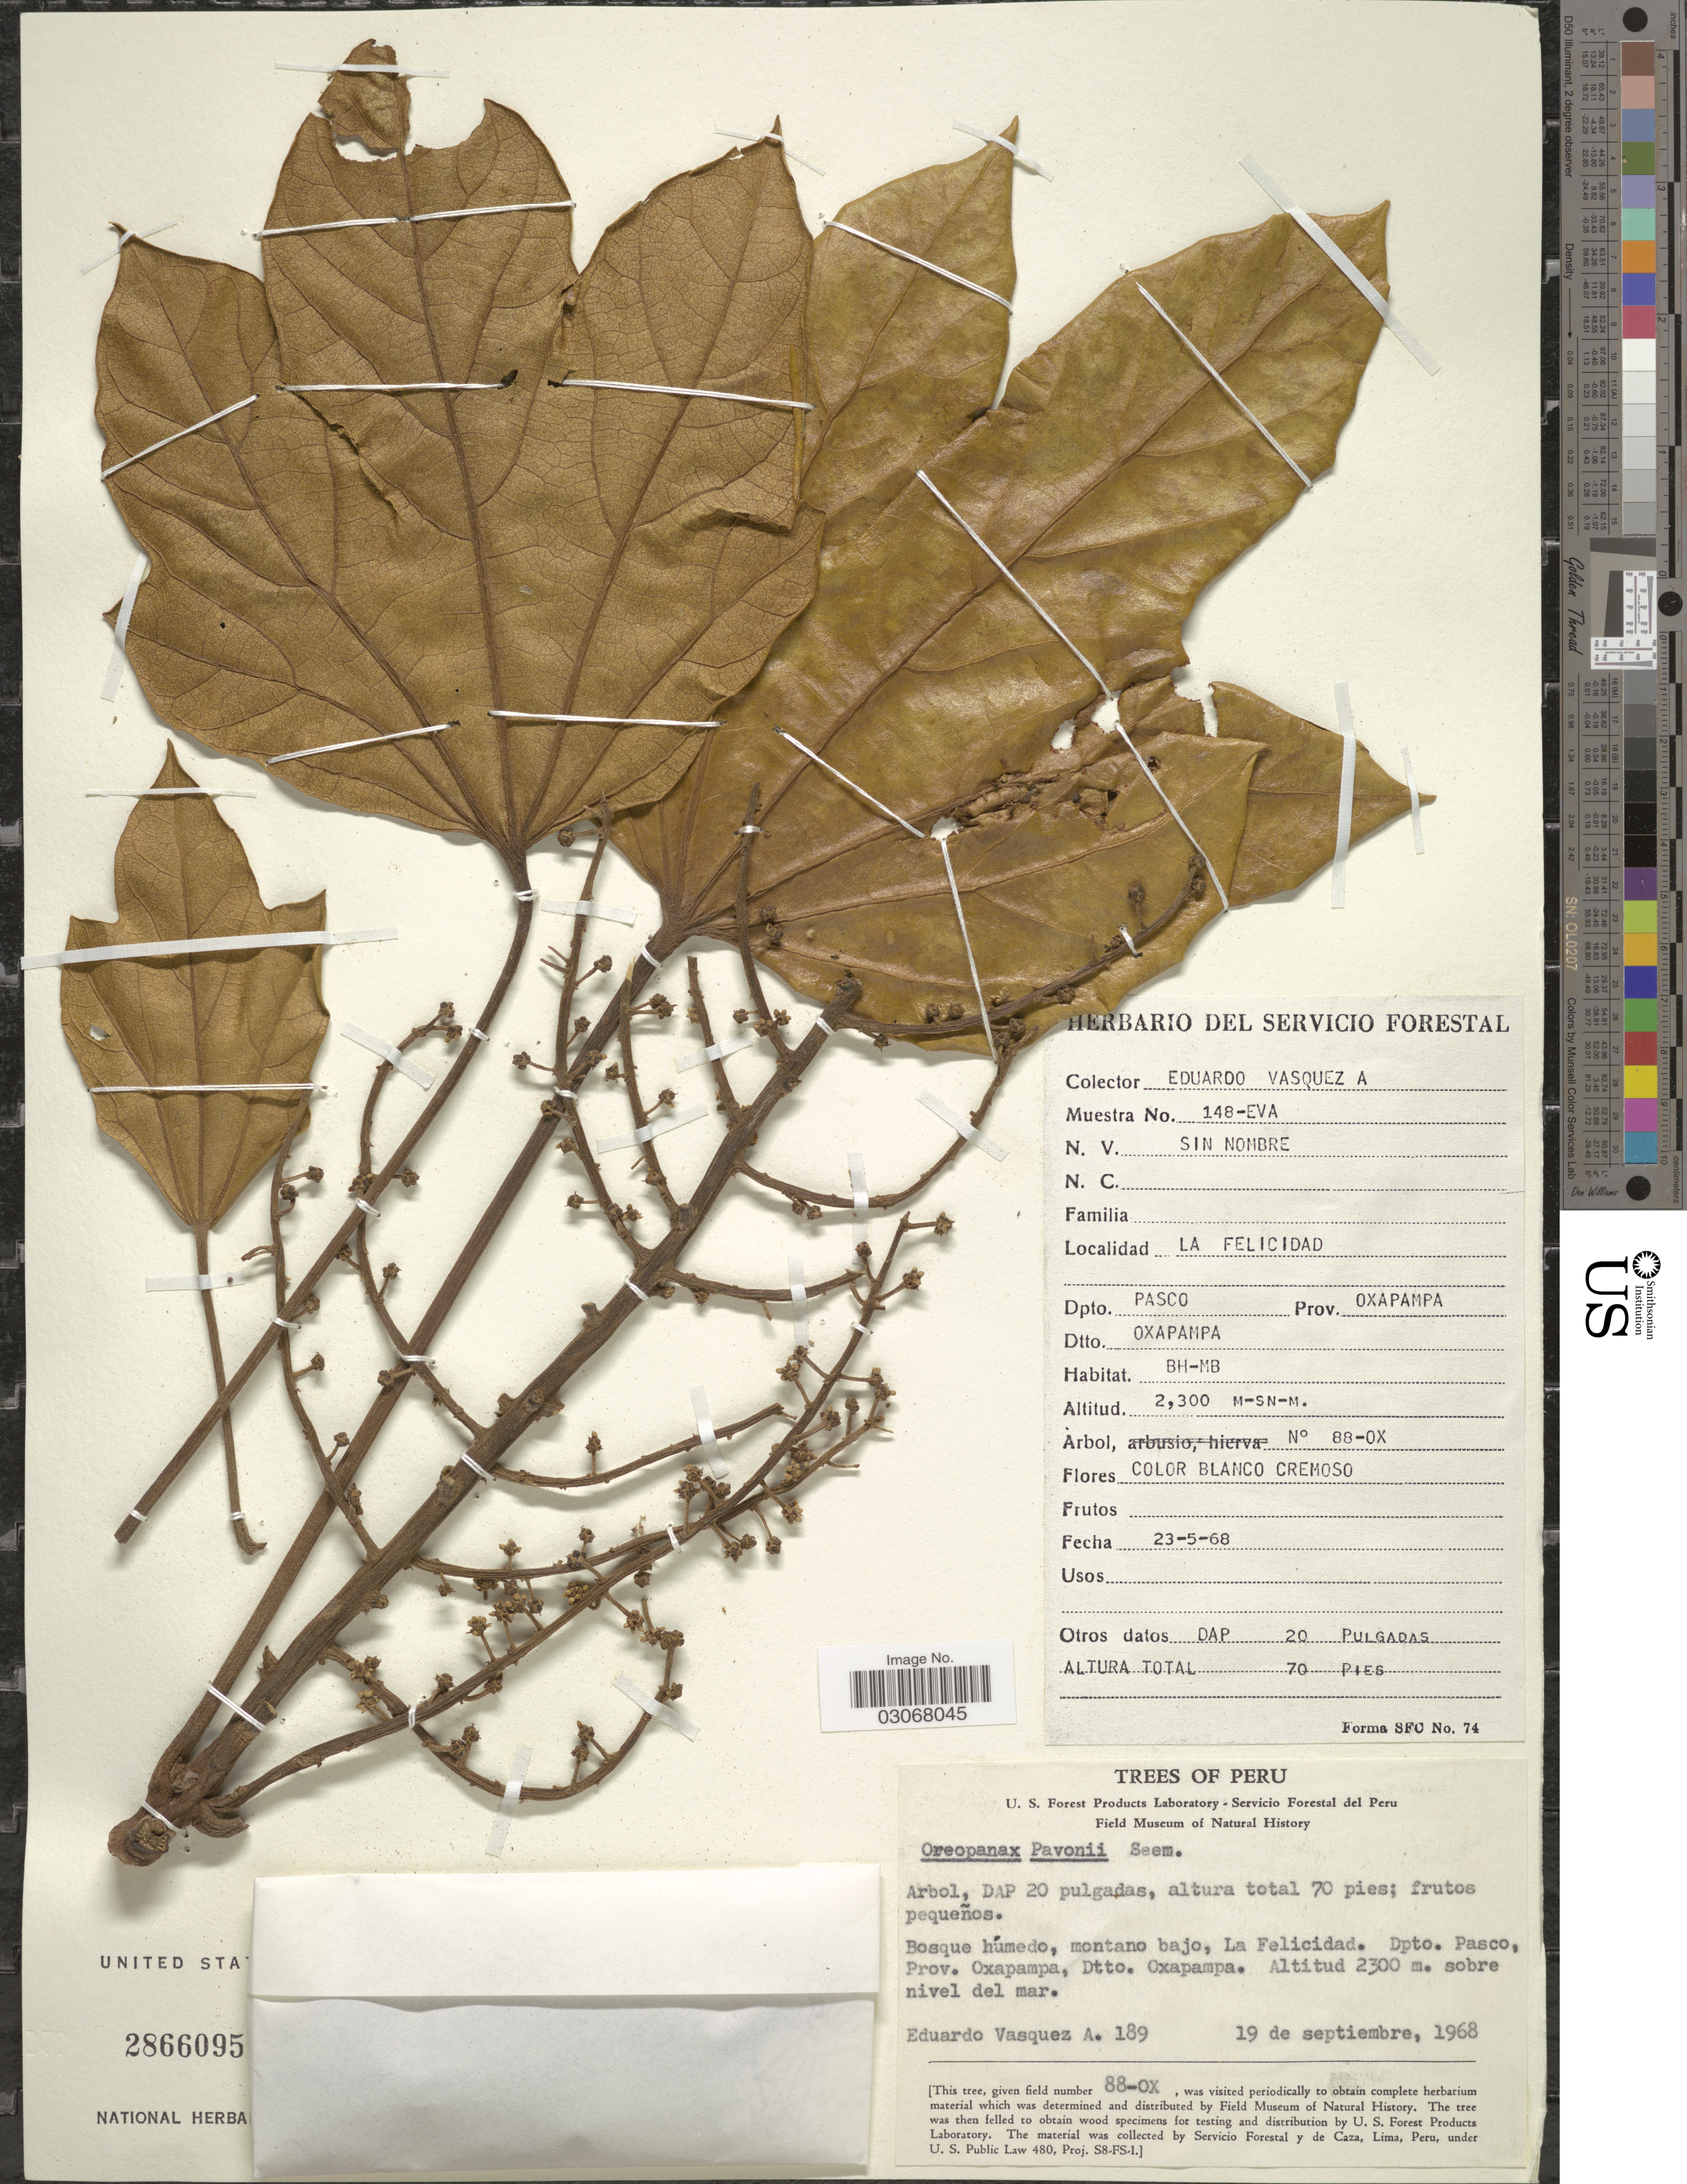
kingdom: Plantae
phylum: Tracheophyta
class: Magnoliopsida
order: Apiales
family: Araliaceae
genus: Oreopanax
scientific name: Oreopanax pavonii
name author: Seem.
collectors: E. Vasquez A.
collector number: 189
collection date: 1968-09-19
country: Peru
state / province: Pasco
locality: La Felicidad. Dpto. Pasco, Prov. Oxapampa, Dtto. Oxapampa.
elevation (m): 2300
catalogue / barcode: US 2866095